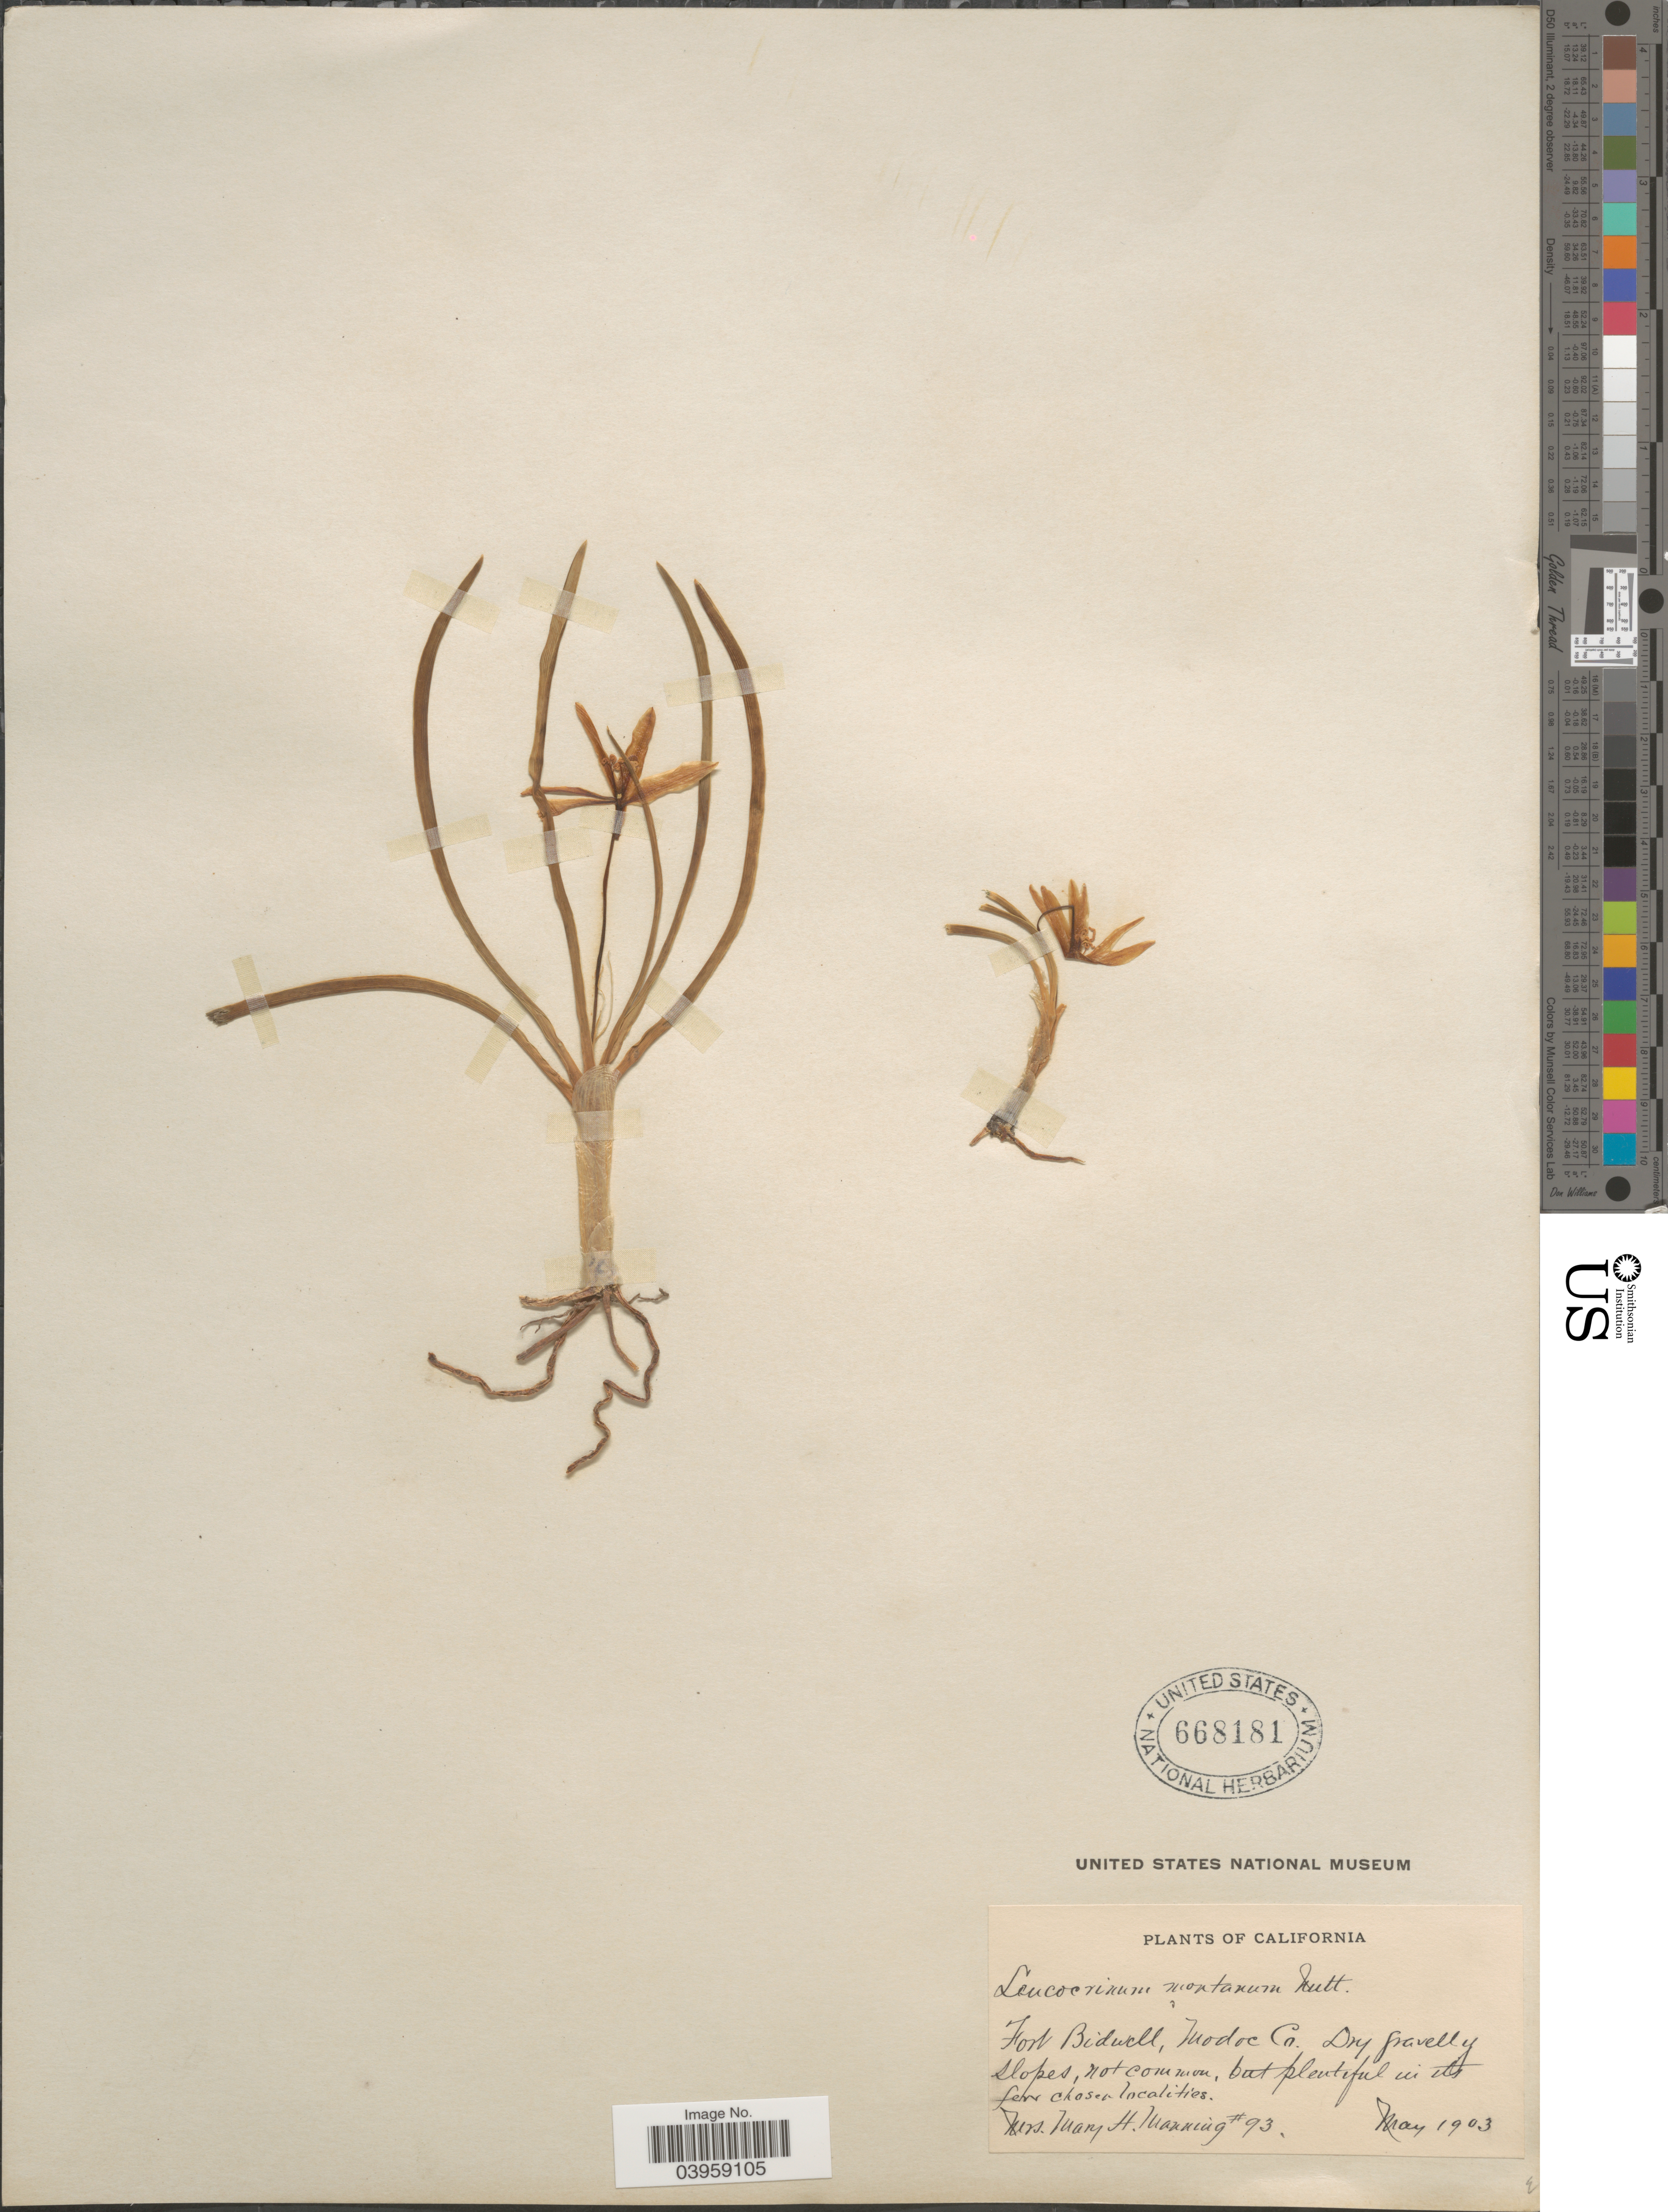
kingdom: Plantae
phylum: Tracheophyta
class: Liliopsida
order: Asparagales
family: Asparagaceae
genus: Leucocrinum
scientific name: Leucocrinum montanum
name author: Nutt.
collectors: M. Manning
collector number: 93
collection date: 1903-05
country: United States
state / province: California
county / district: Modoc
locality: Fort Bidwell, Modoc Co.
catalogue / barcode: US 668181